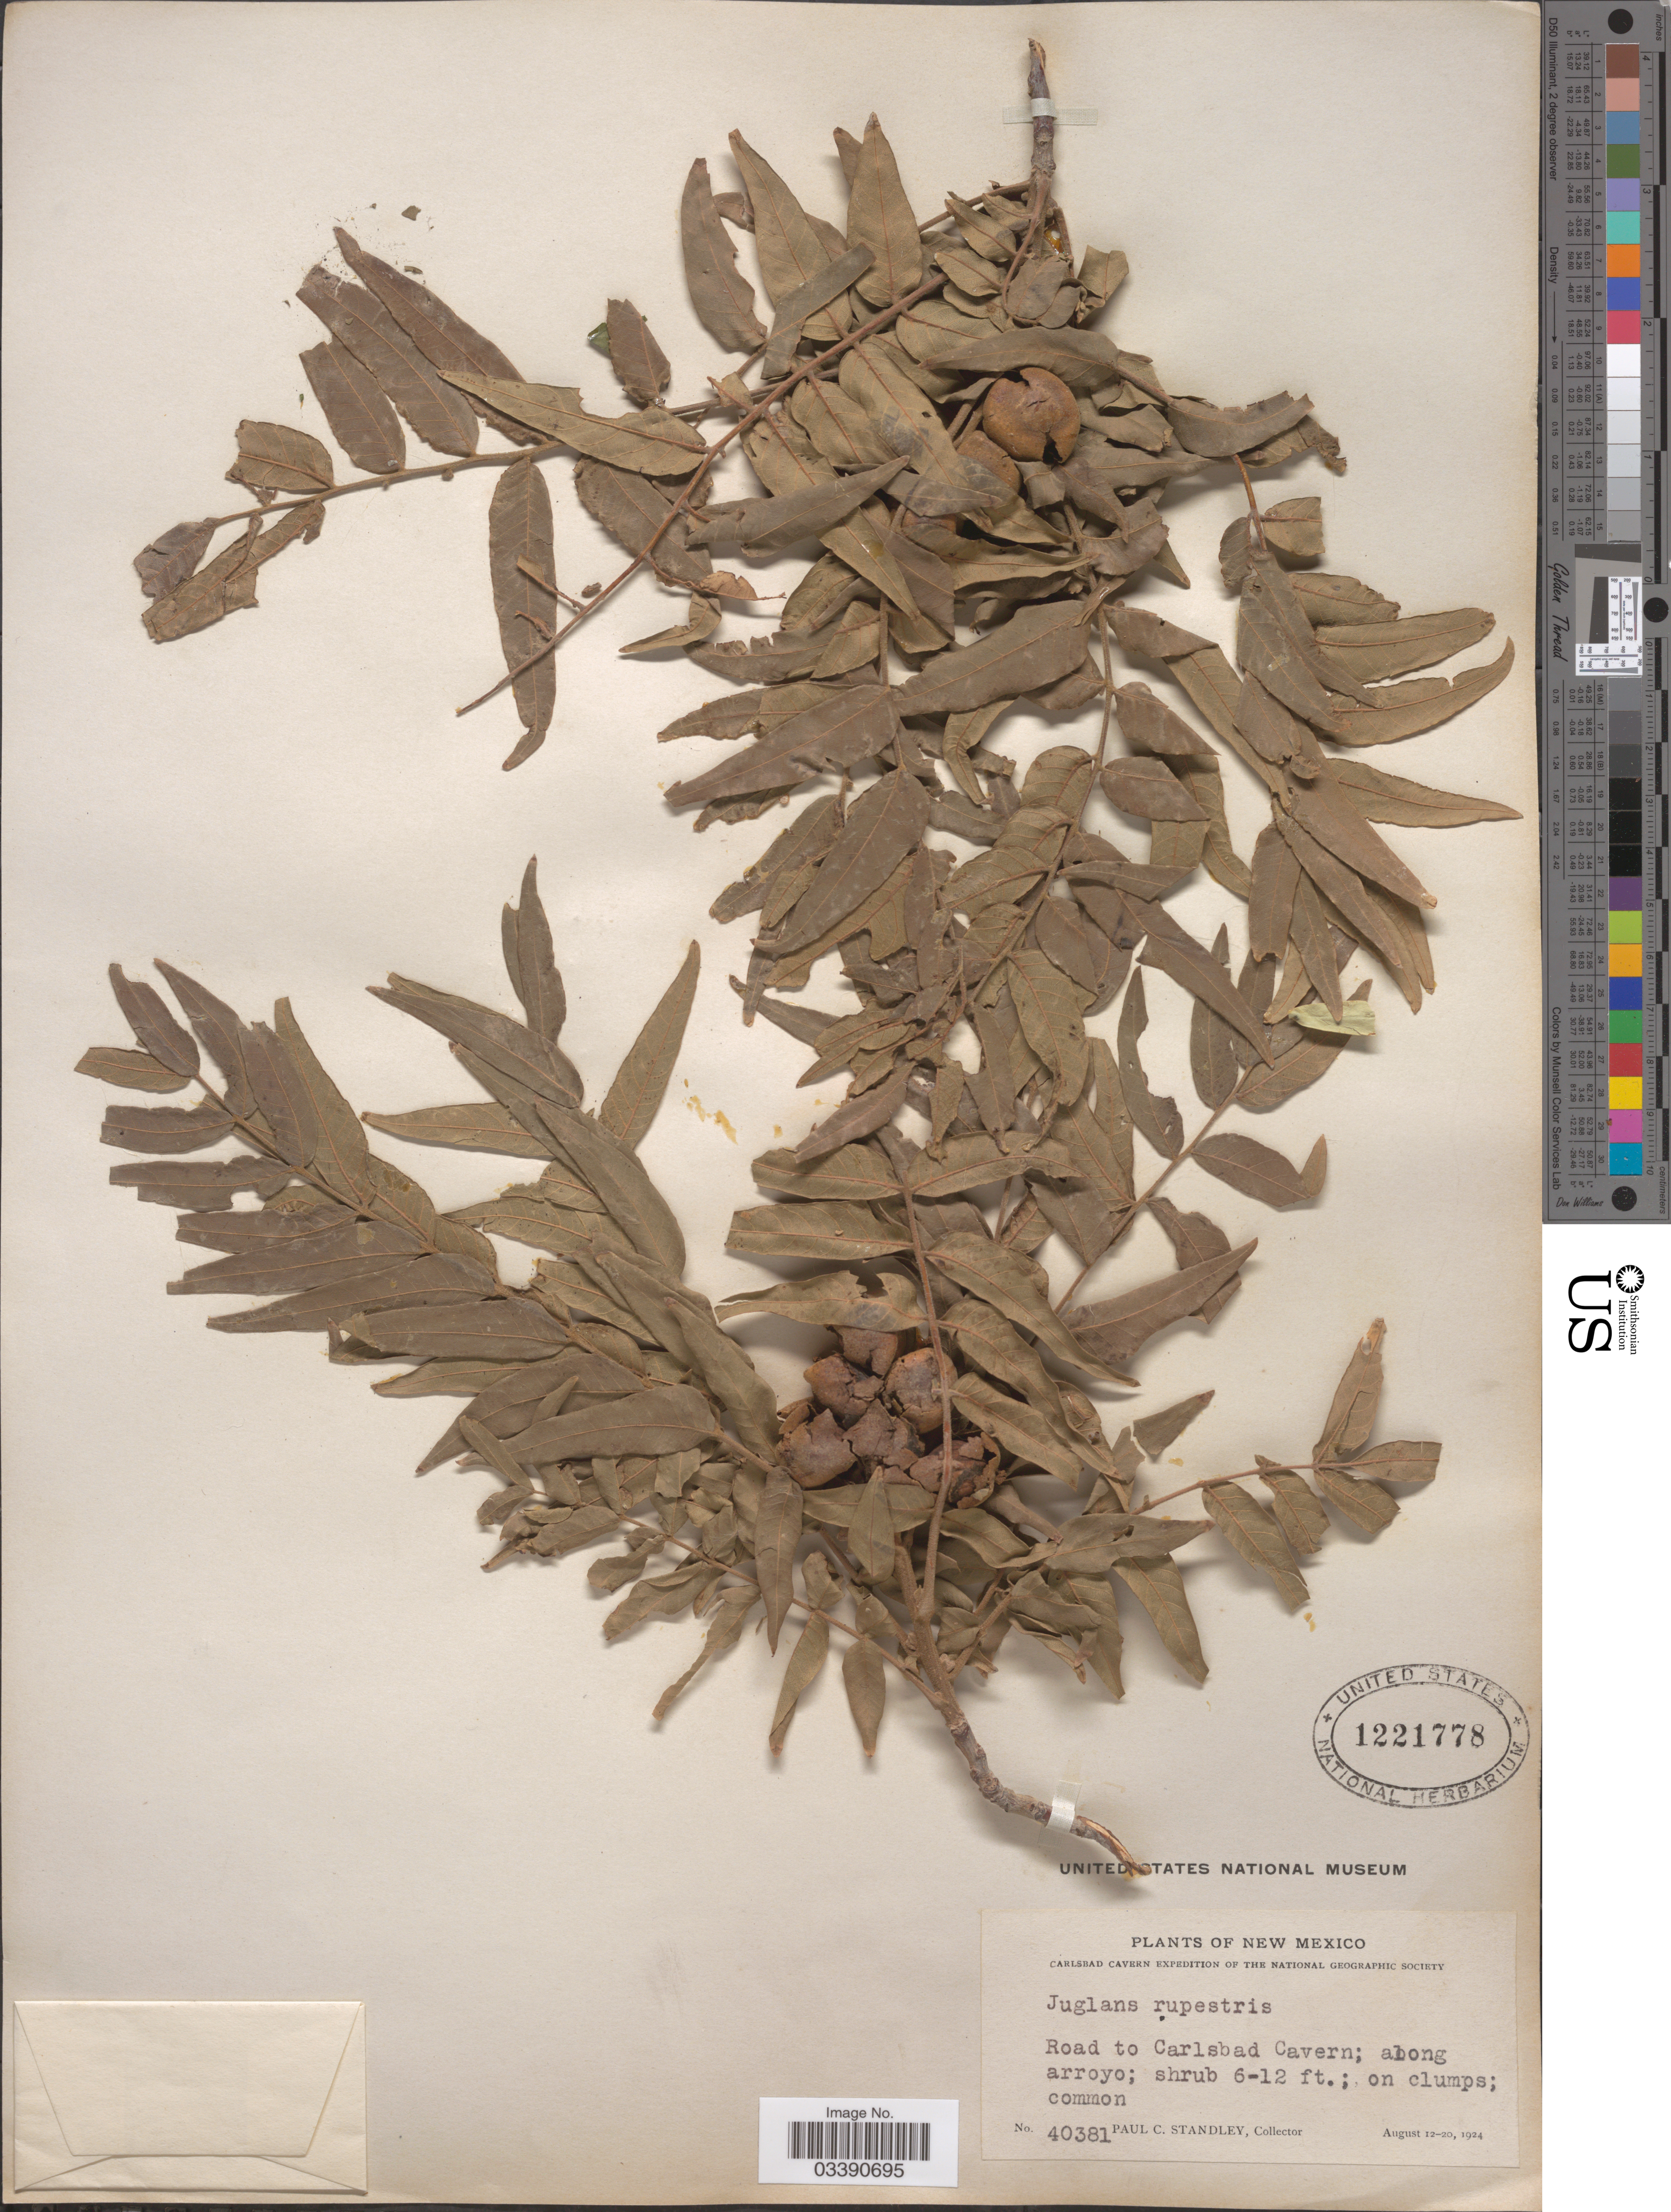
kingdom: Plantae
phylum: Tracheophyta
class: Magnoliopsida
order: Fagales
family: Juglandaceae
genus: Juglans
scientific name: Juglans microcarpa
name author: Berland. in Berland. & Chovell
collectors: P. C. Standley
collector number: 40381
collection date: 1924-08-12/1924-08-20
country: United States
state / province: New Mexico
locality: Road to Carlsbad Cavern.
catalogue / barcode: US 1221778